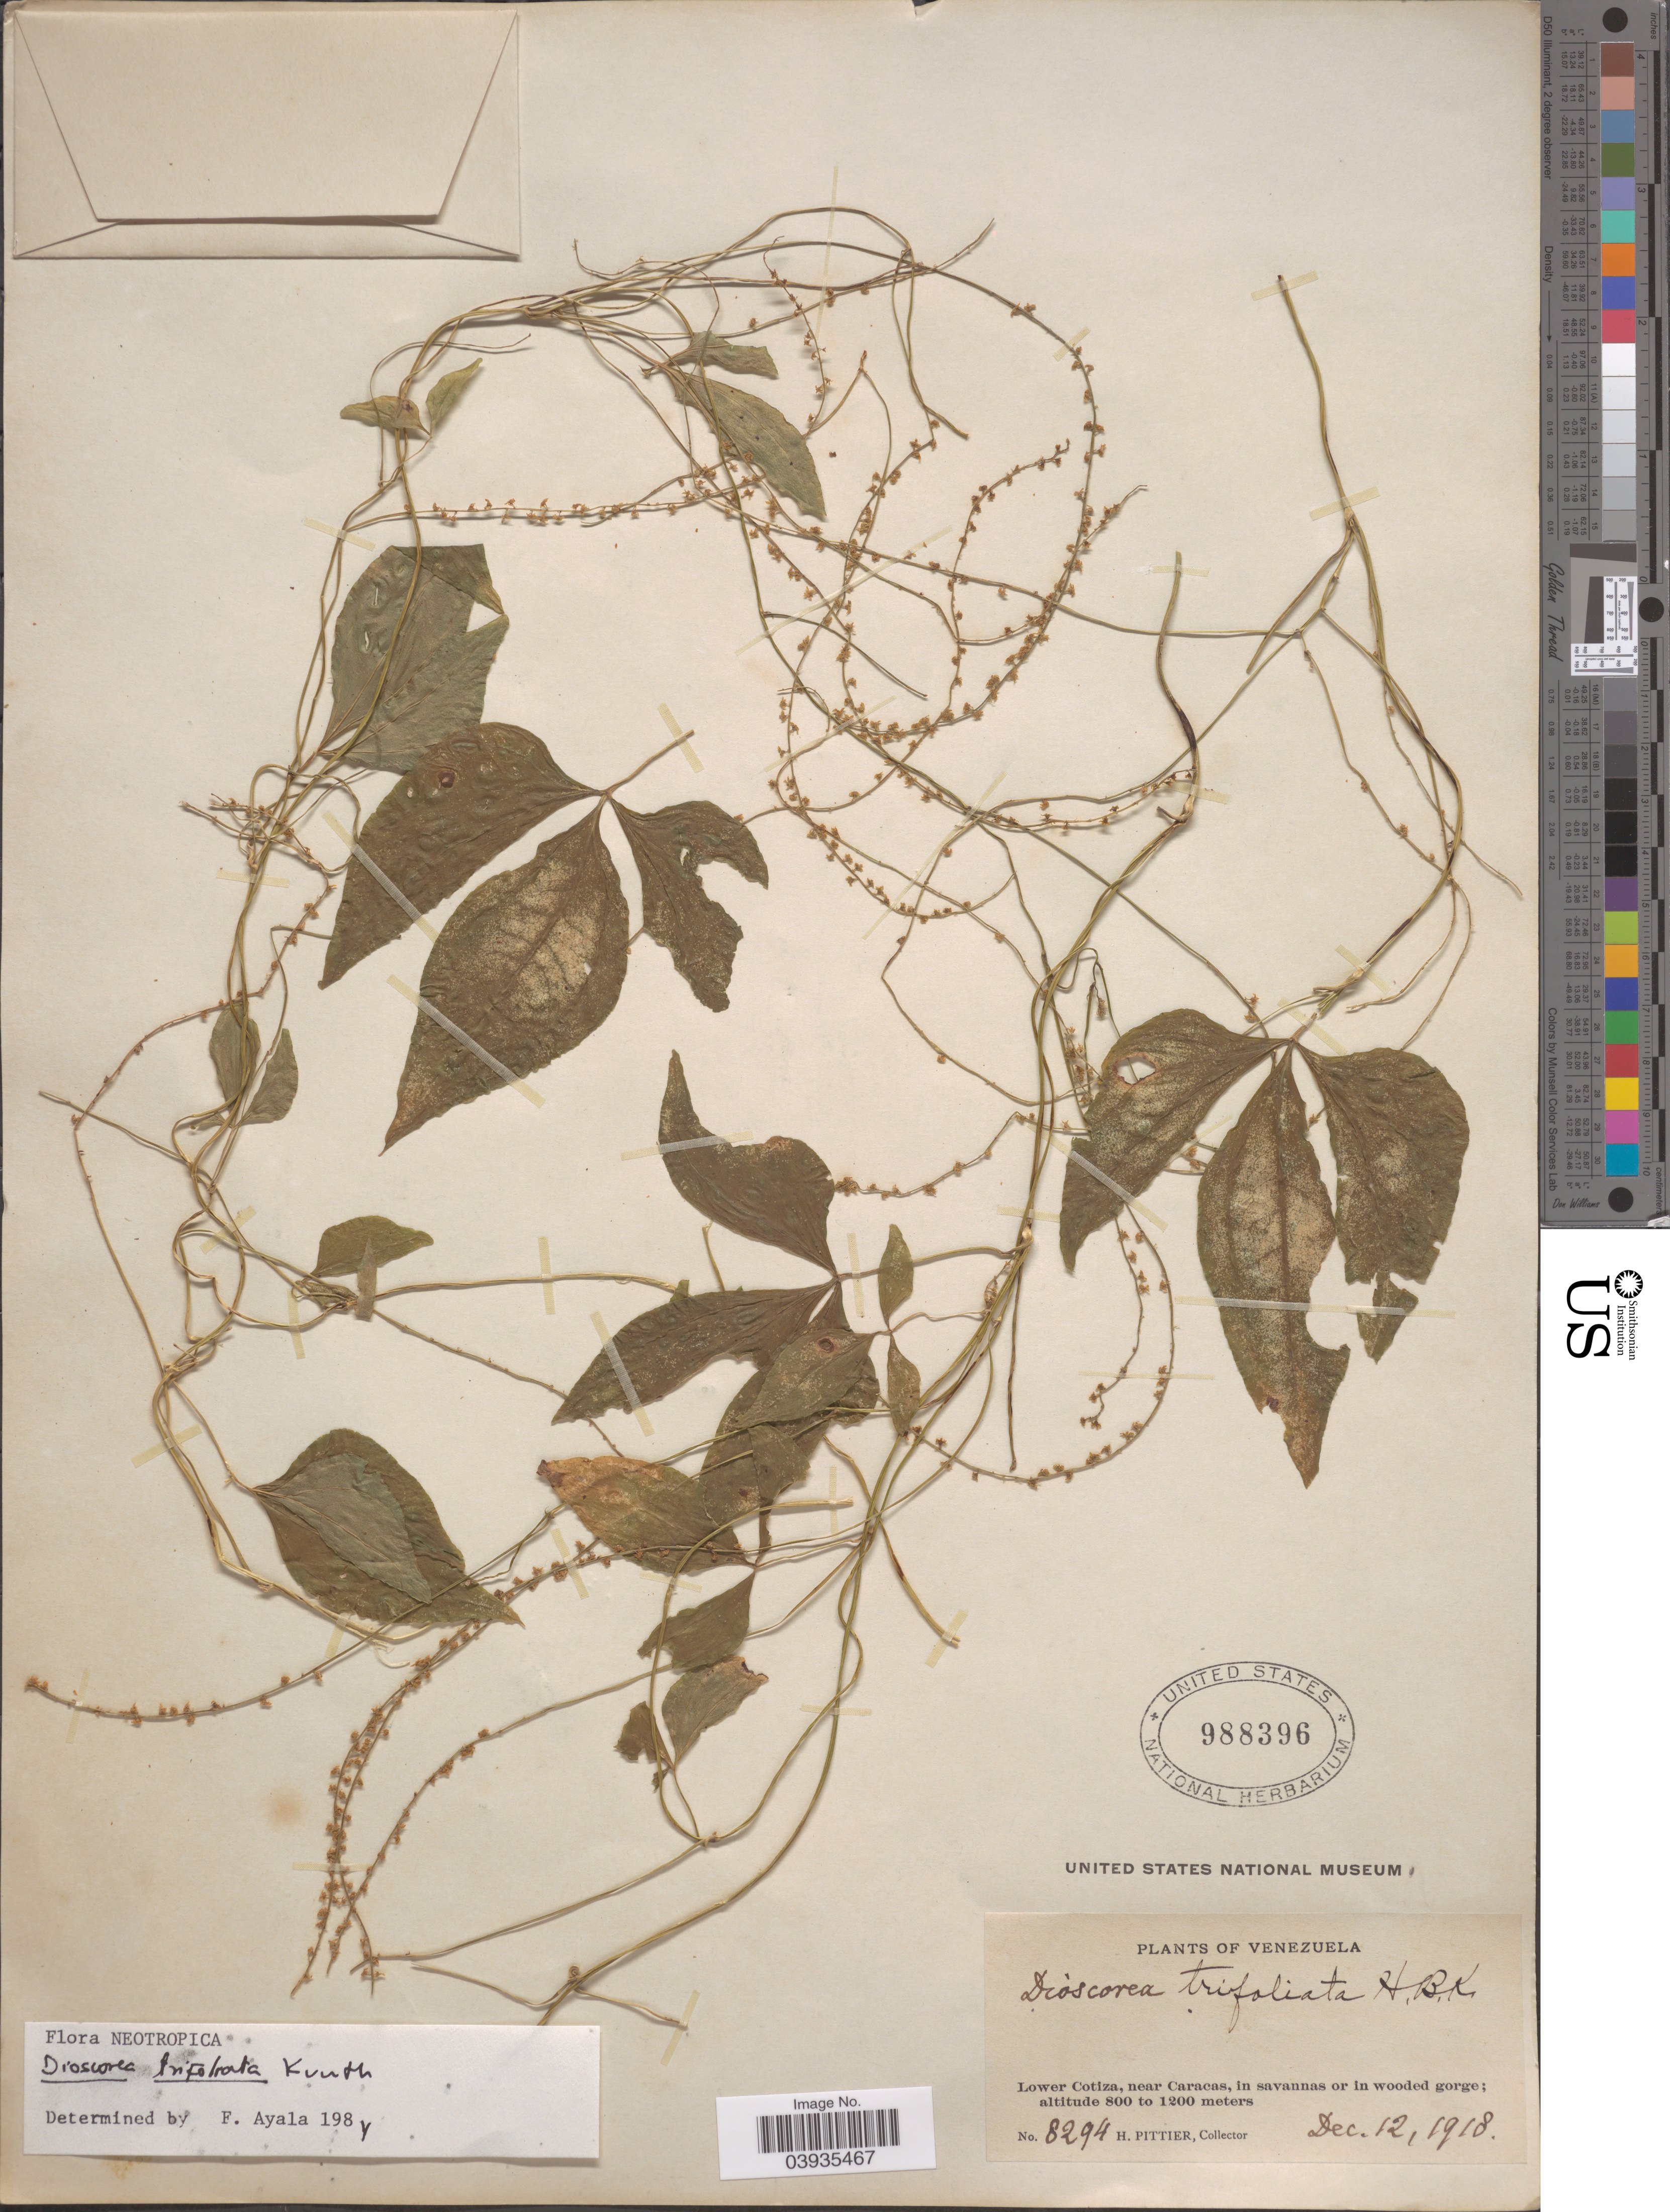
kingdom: Plantae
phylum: Tracheophyta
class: Liliopsida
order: Dioscoreales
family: Dioscoreaceae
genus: Dioscorea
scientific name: Dioscorea trifoliata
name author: Kunth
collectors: H. F. Pittier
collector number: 8294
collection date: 1918-12-12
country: Venezuela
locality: Lower Cotiza, near Caracas, in savannas or in wooded gorge.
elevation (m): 800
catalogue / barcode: US 988396